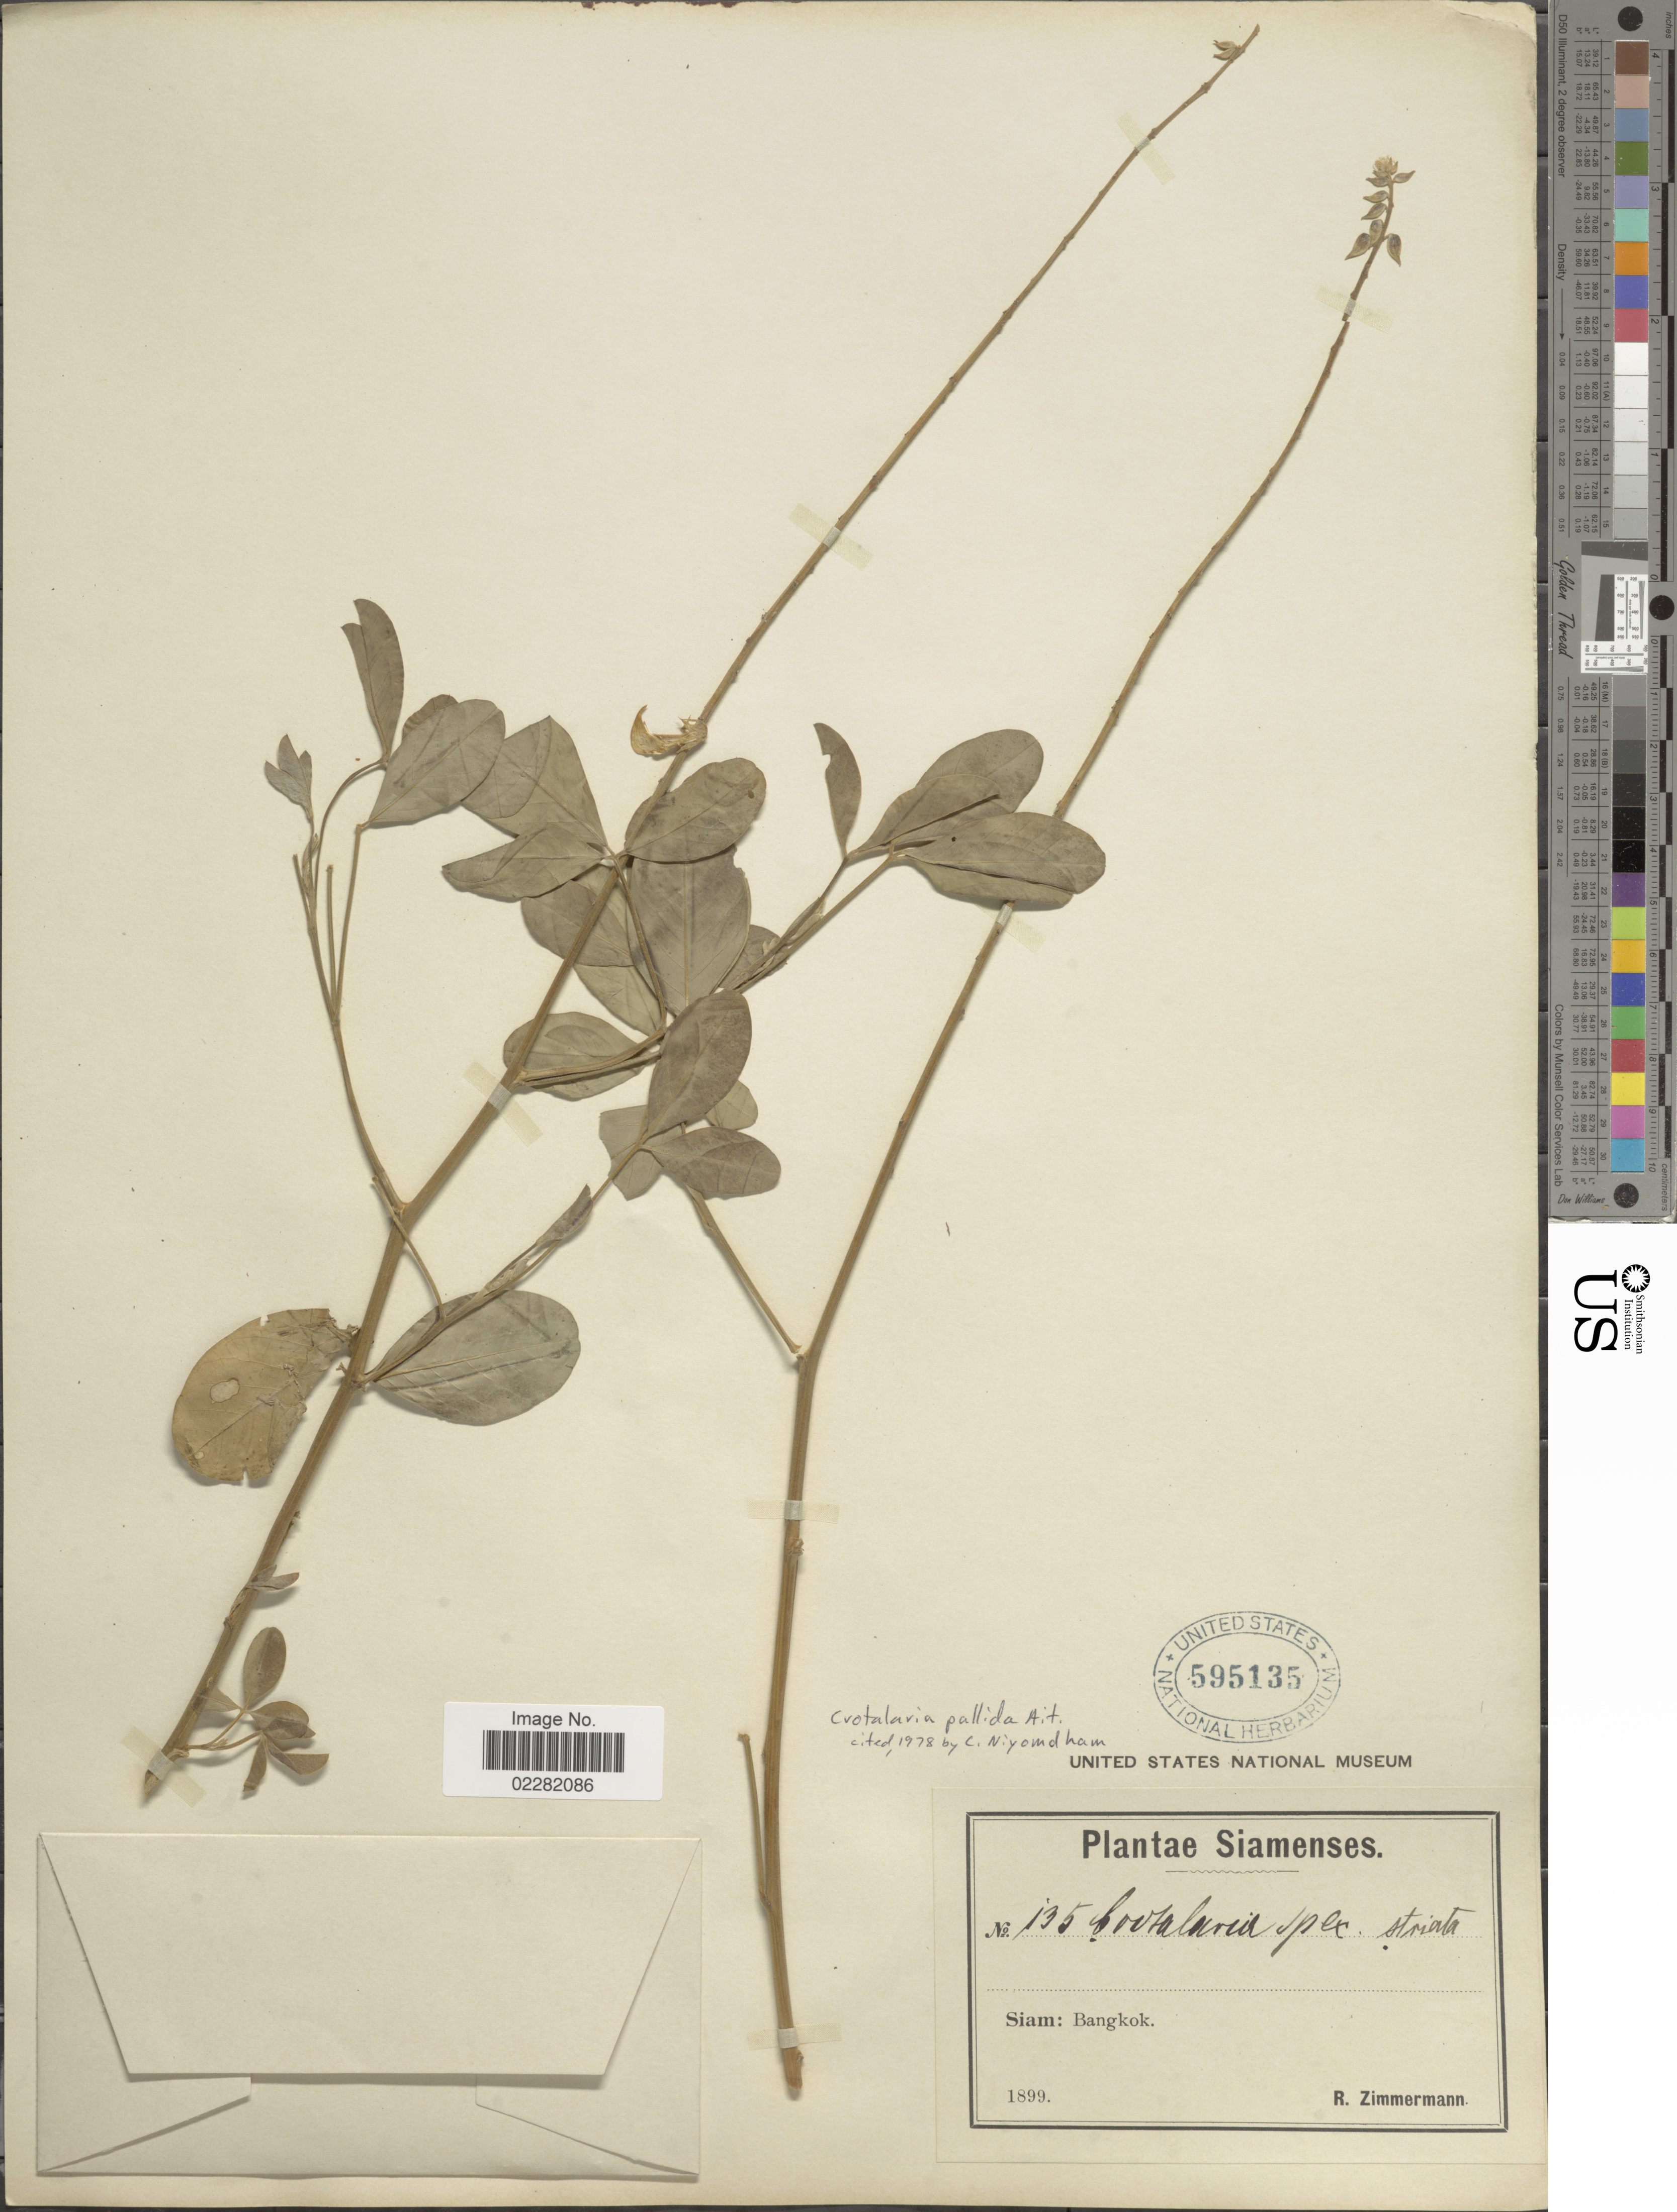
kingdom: Plantae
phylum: Tracheophyta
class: Magnoliopsida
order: Fabales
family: Fabaceae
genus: Crotalaria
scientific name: Crotalaria pallida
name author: Aiton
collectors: R. Zimmermann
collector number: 135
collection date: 1899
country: Thailand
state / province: Bangkok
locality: Siam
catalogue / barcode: US 595135